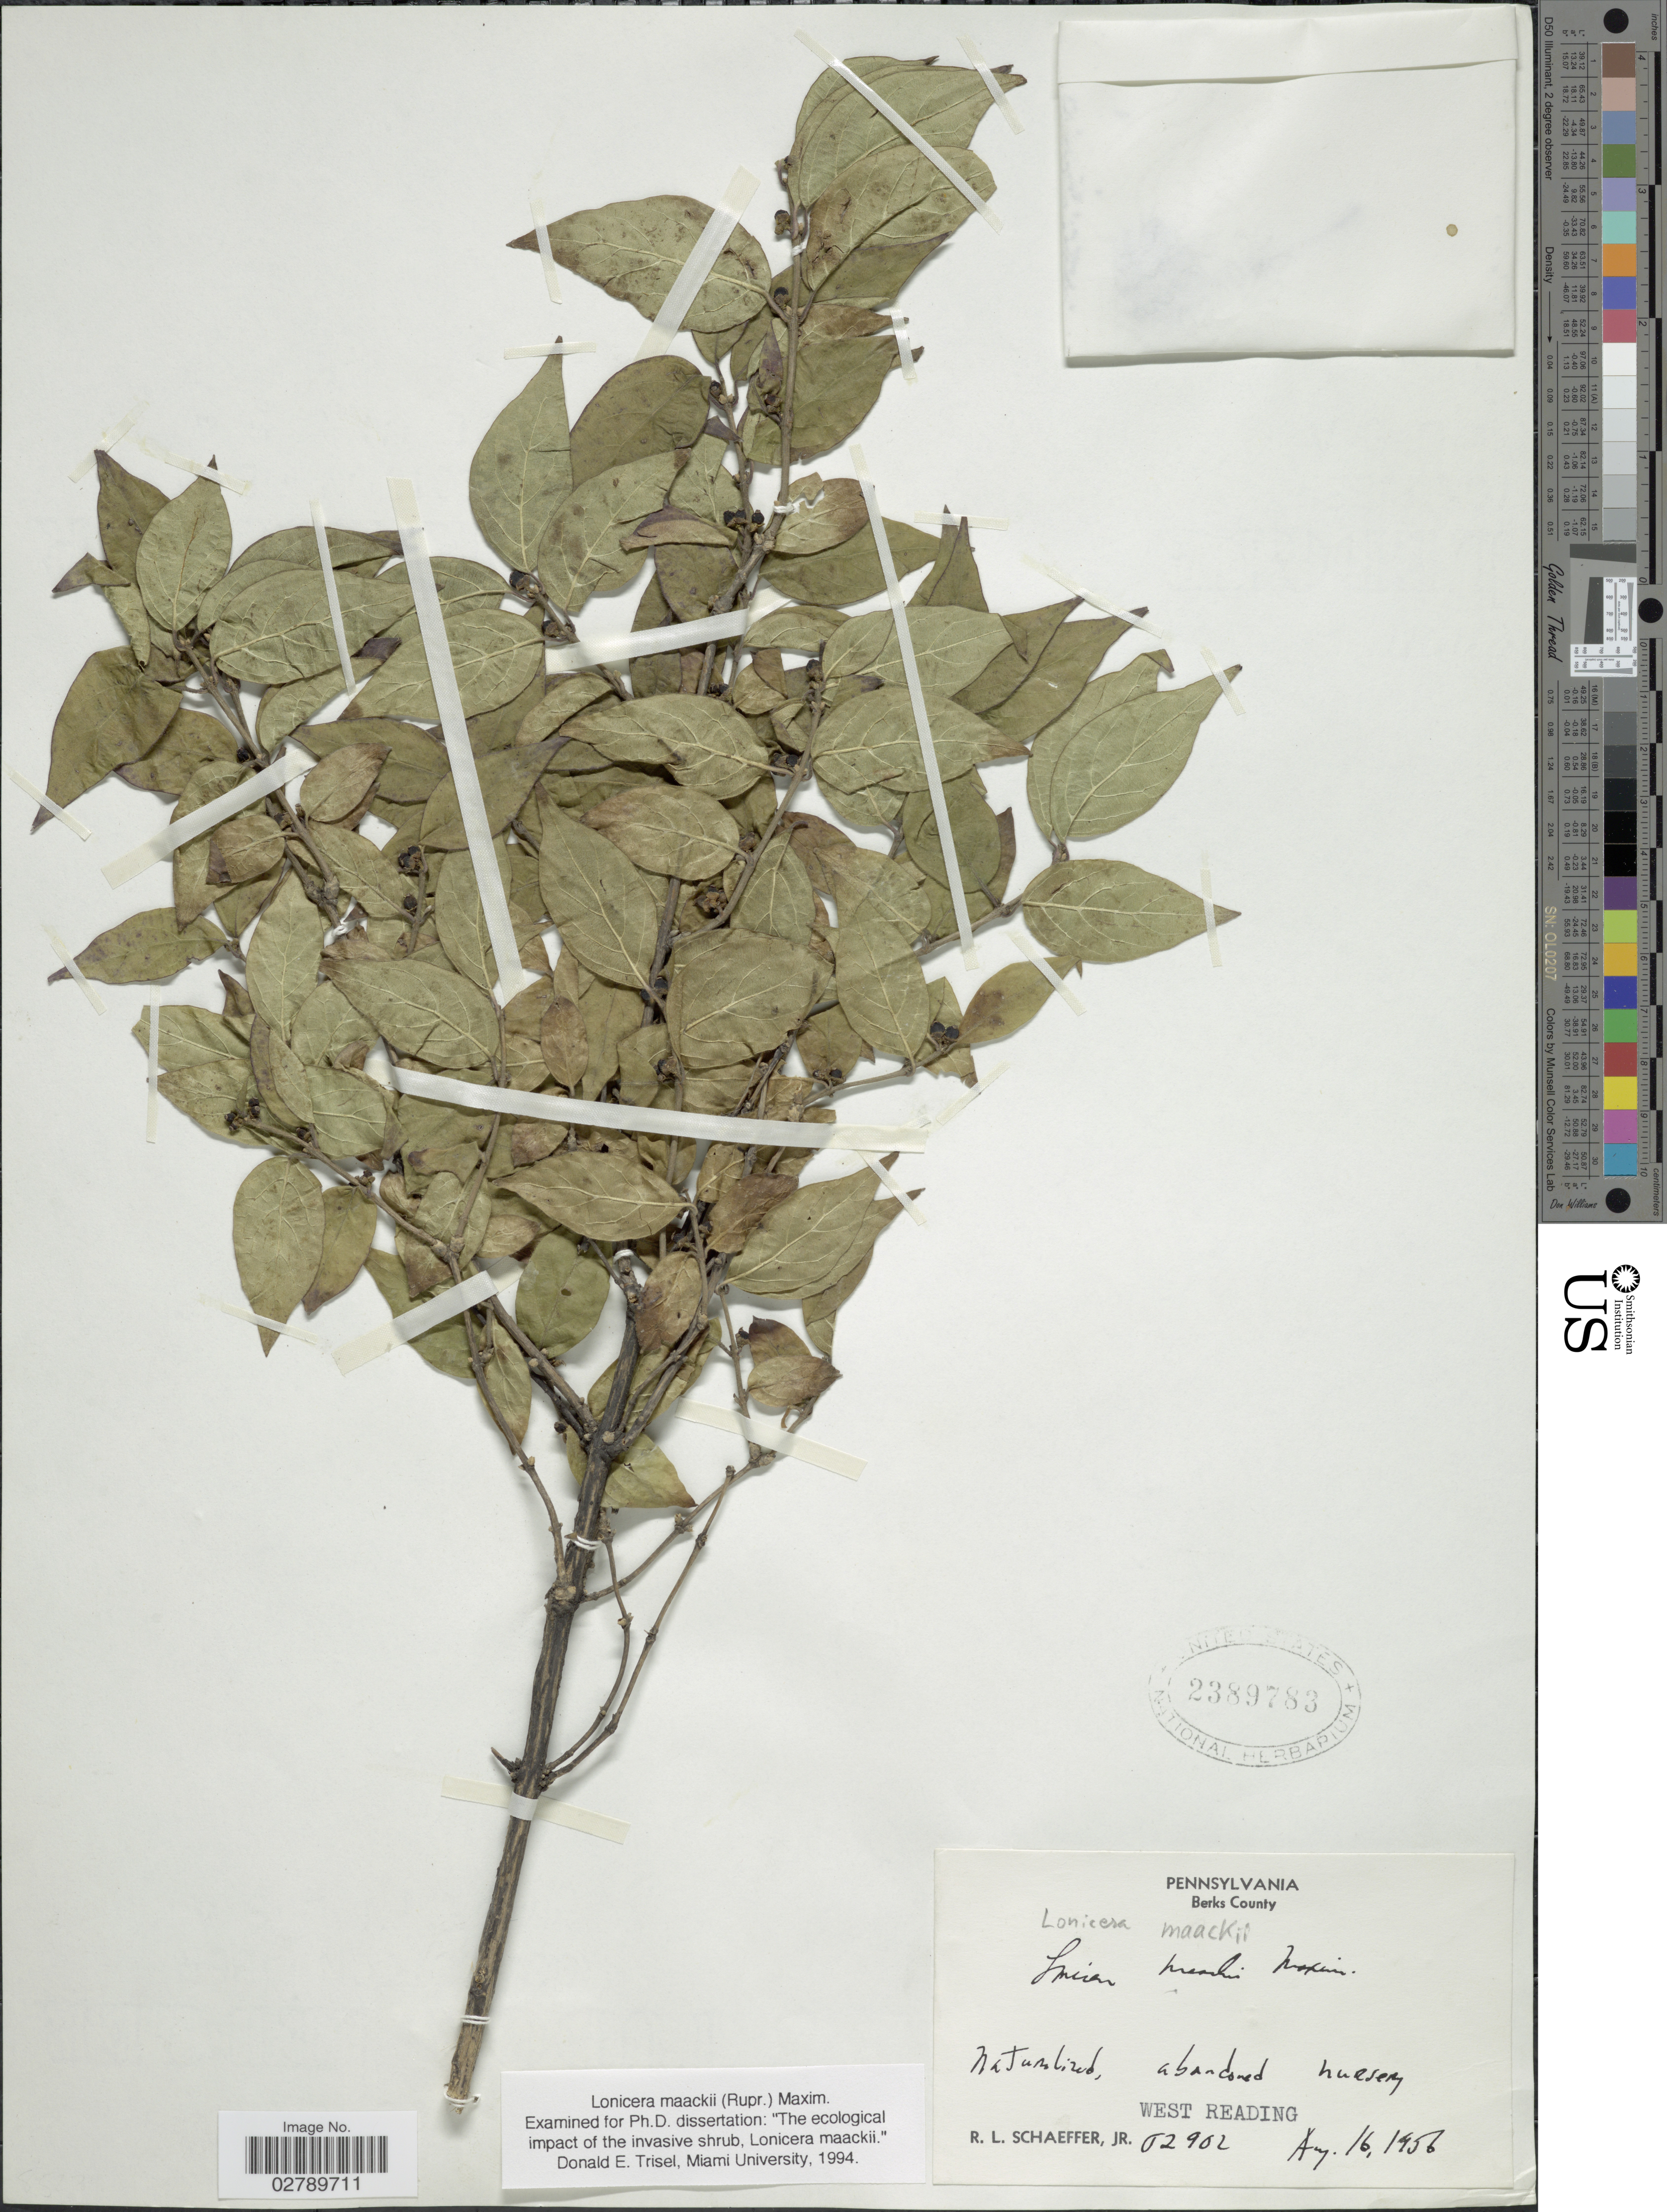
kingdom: Plantae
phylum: Tracheophyta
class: Magnoliopsida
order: Dipsacales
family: Caprifoliaceae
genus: Lonicera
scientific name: Lonicera maackii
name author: (Rupr.) Maxim.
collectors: R. L. Schaeffer Jr.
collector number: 52902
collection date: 1956-08-16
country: United States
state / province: Pennsylvania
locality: Berks County. West Reading.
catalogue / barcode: US 2389783